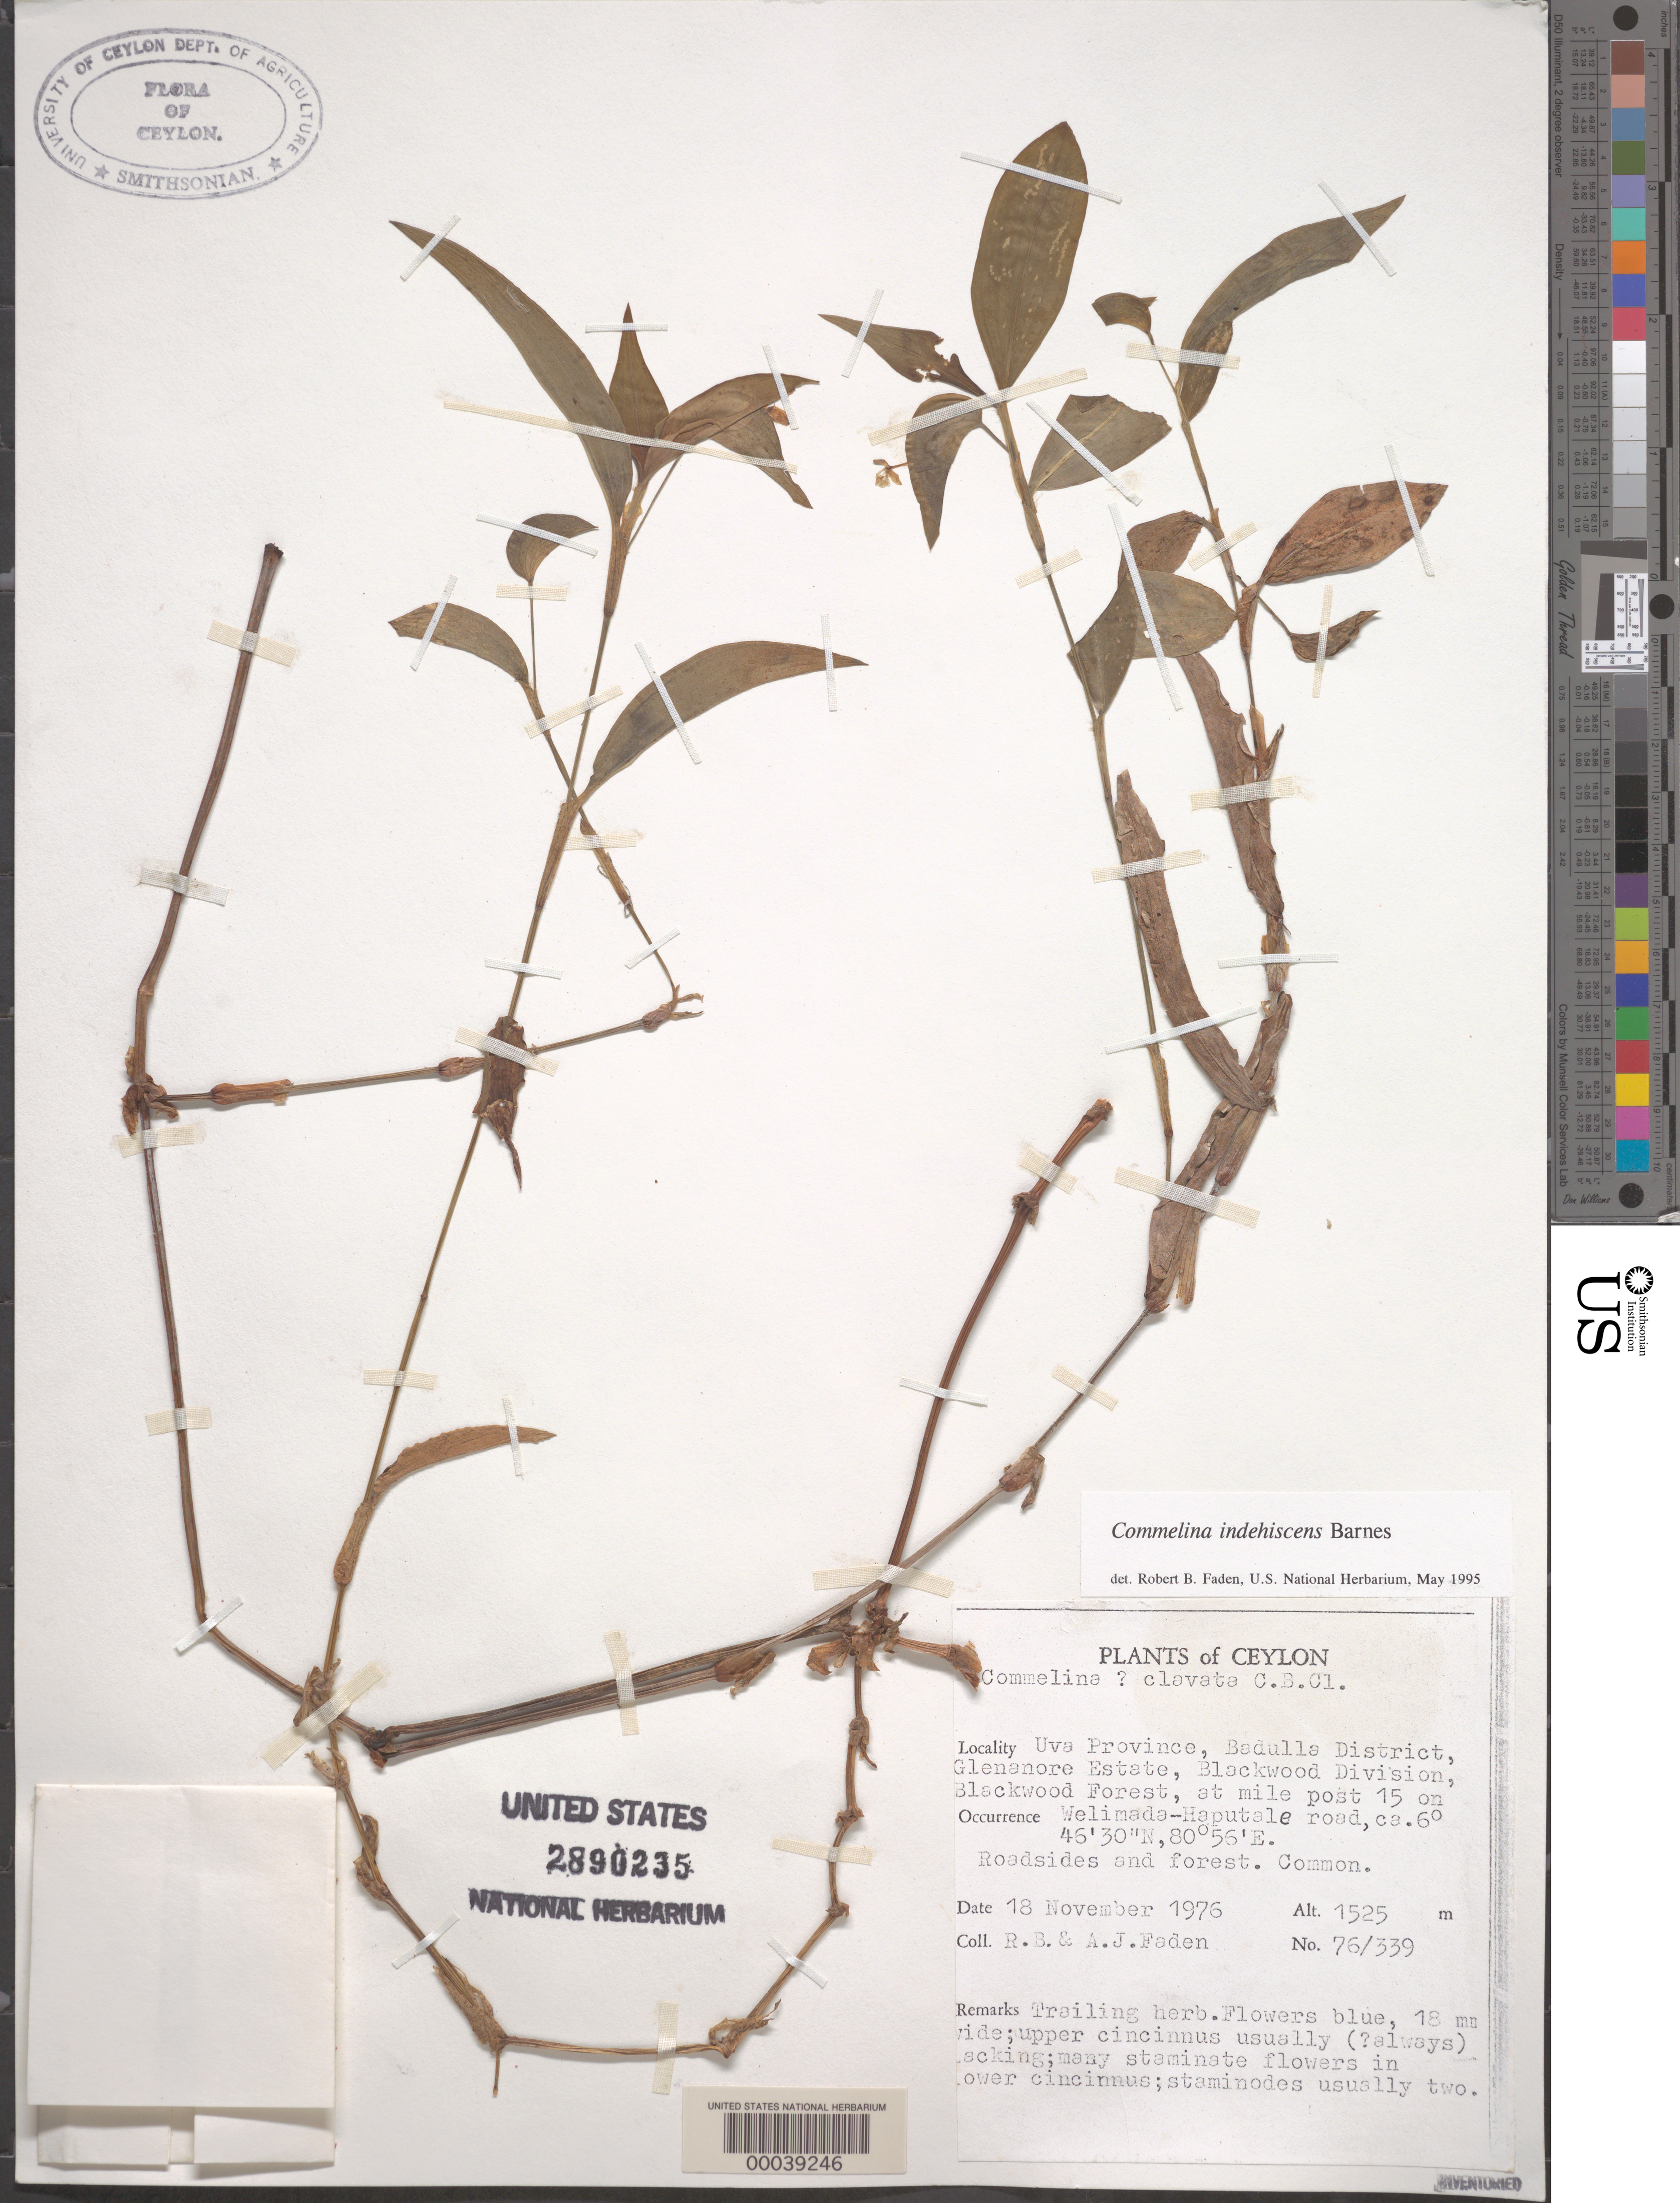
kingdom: Plantae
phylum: Tracheophyta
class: Liliopsida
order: Commelinales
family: Commelinaceae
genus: Commelina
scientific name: Commelina indehiscens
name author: E. Barnes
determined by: Faden, Robert B., (US), Smithsonian Institution - National Museum of Natural History (UNITED STATES)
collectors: R. B. Faden & A. J. Faden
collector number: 76/339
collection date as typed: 18 Nov 1976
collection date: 1976-11-18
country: Sri Lanka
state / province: Uva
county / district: Badulla Dist.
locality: Blackwood division, blackwood forest; glenanore estate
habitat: Roadsides and forest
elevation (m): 1525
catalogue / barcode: US 2890235